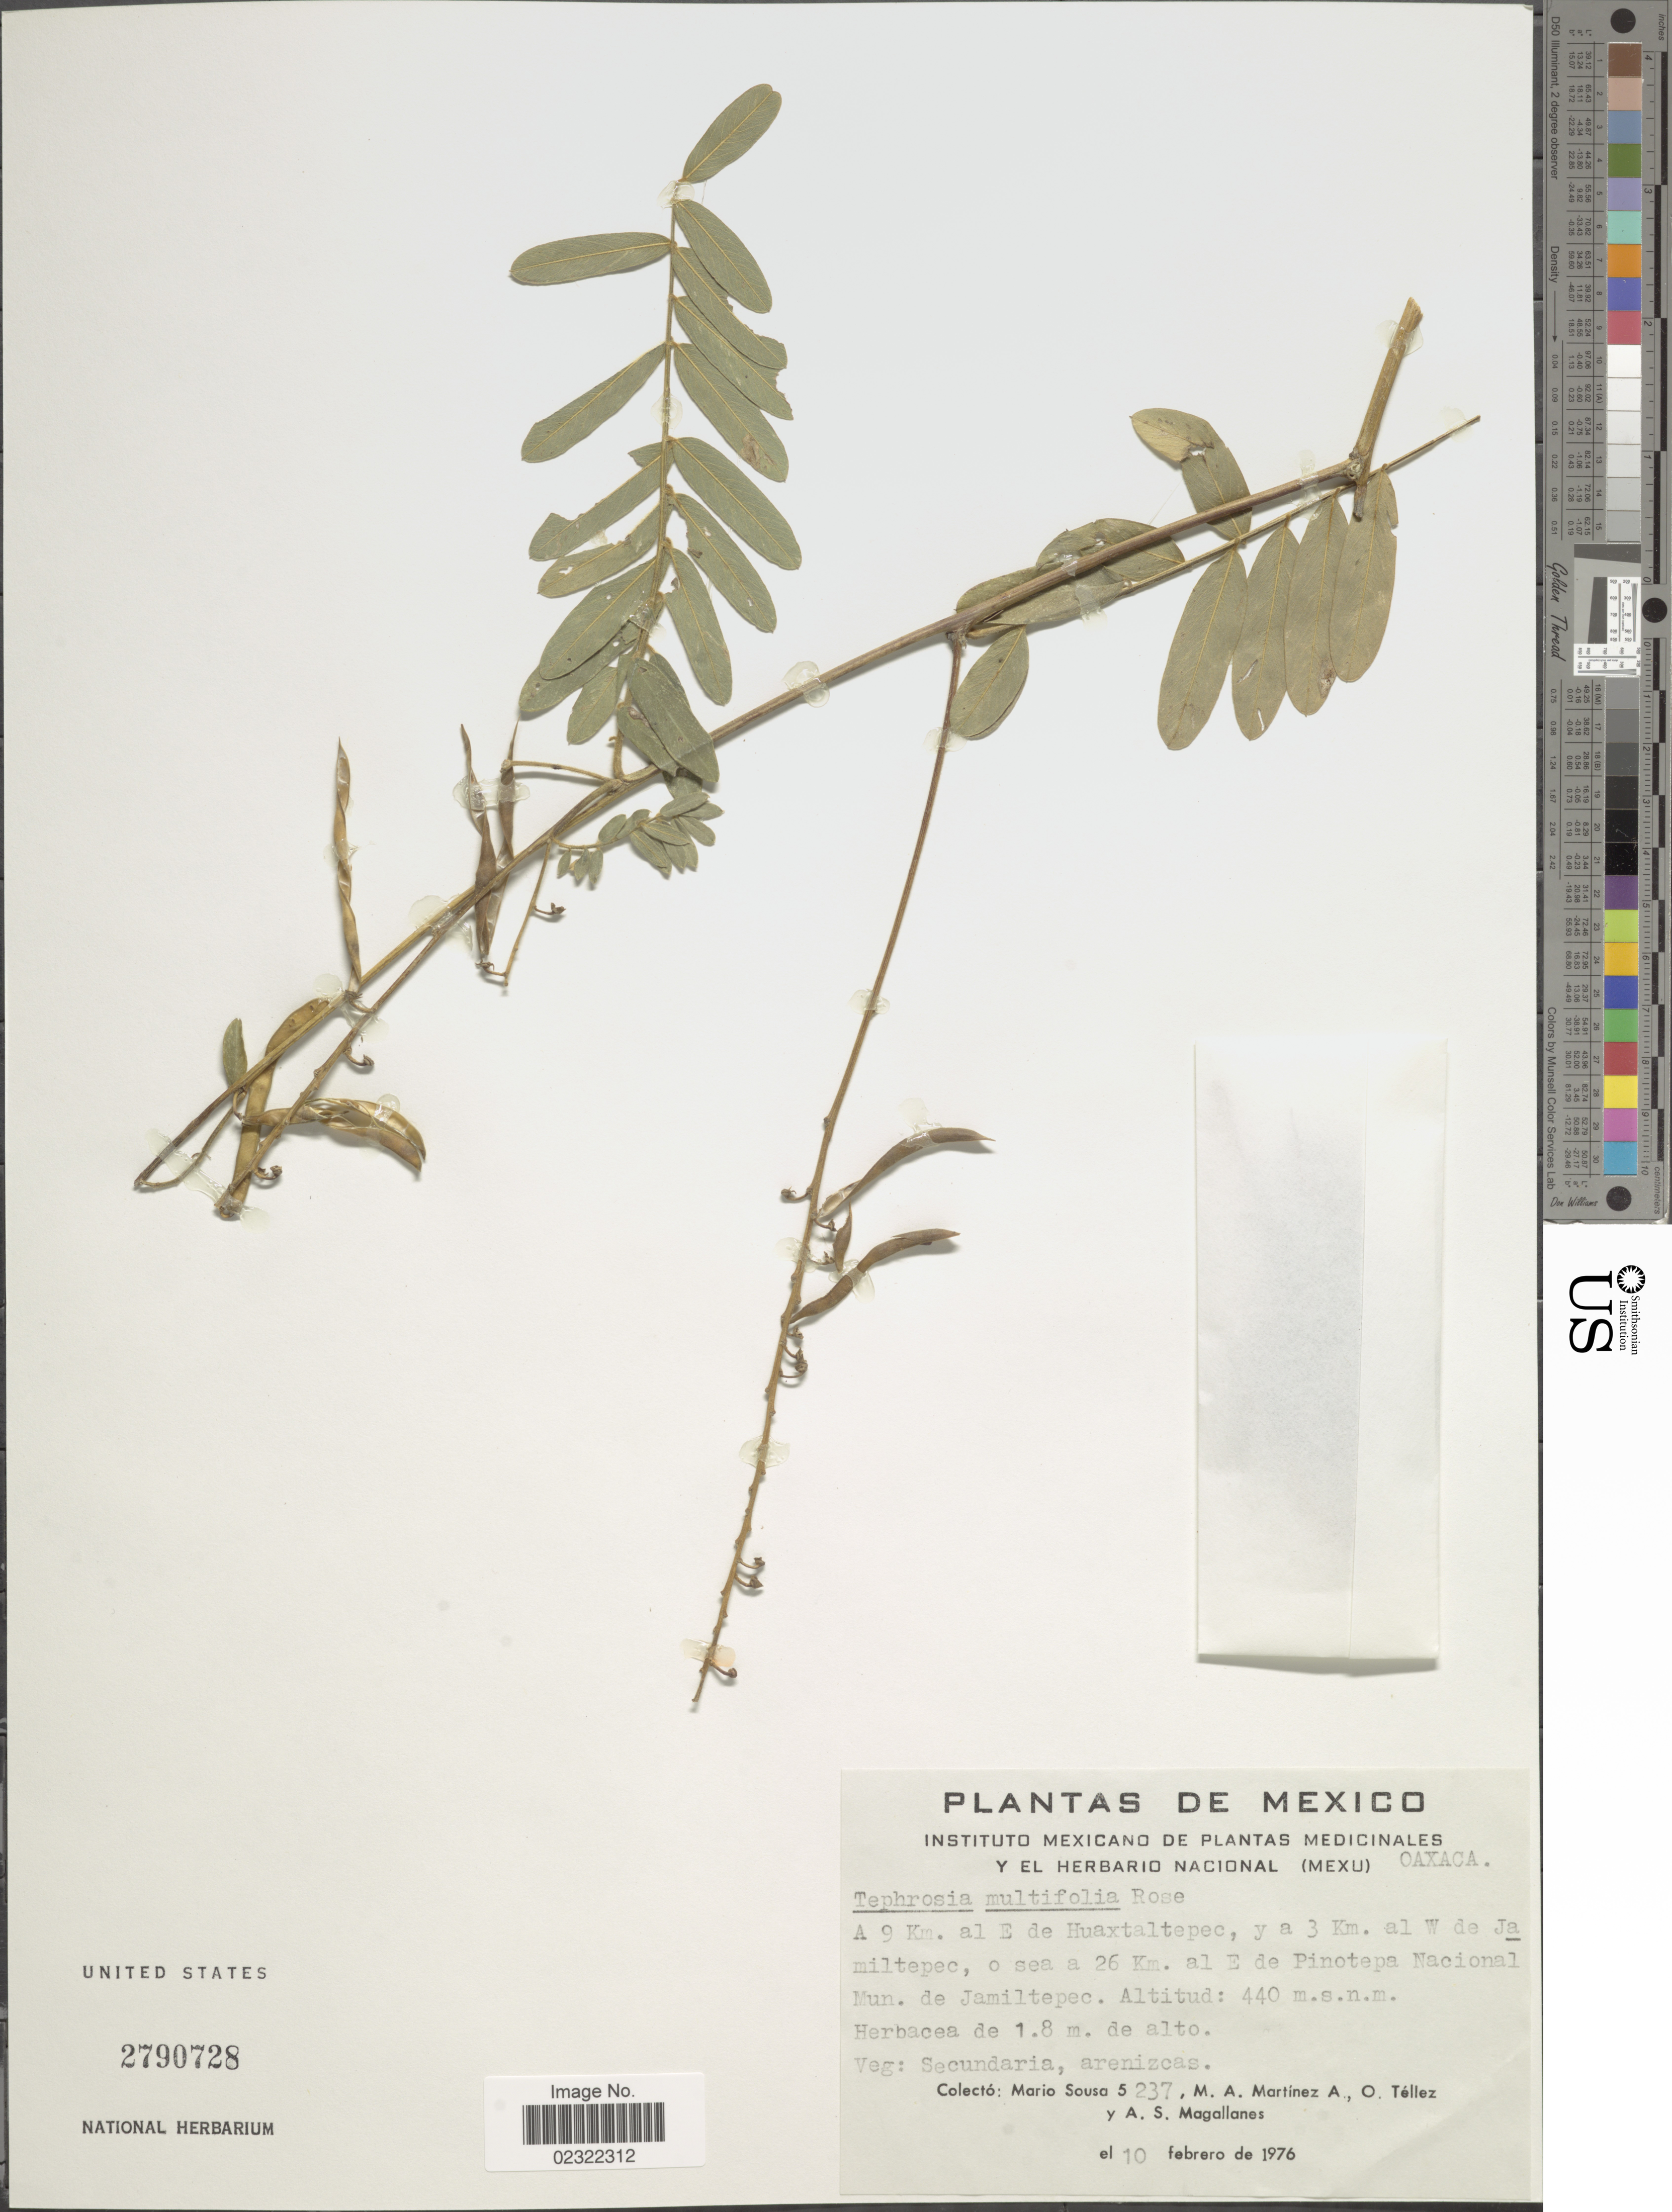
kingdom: Plantae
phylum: Tracheophyta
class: Magnoliopsida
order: Fabales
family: Fabaceae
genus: Tephrosia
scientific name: Tephrosia multifolia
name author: Rose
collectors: M. Sousa S., M. A. Martínez Alfaro, O. Tellez & A. Magallanes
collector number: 5237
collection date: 1976-02-10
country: Mexico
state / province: Oaxaca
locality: Mexico, A 9 km. al E de Huaxtaltepec, y a 3 Km al W de Jamiltepec, o sea a 26 Km al E de Pinotepa Nacional Mun. de Jamiltepec.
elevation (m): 440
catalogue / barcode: US 2790728